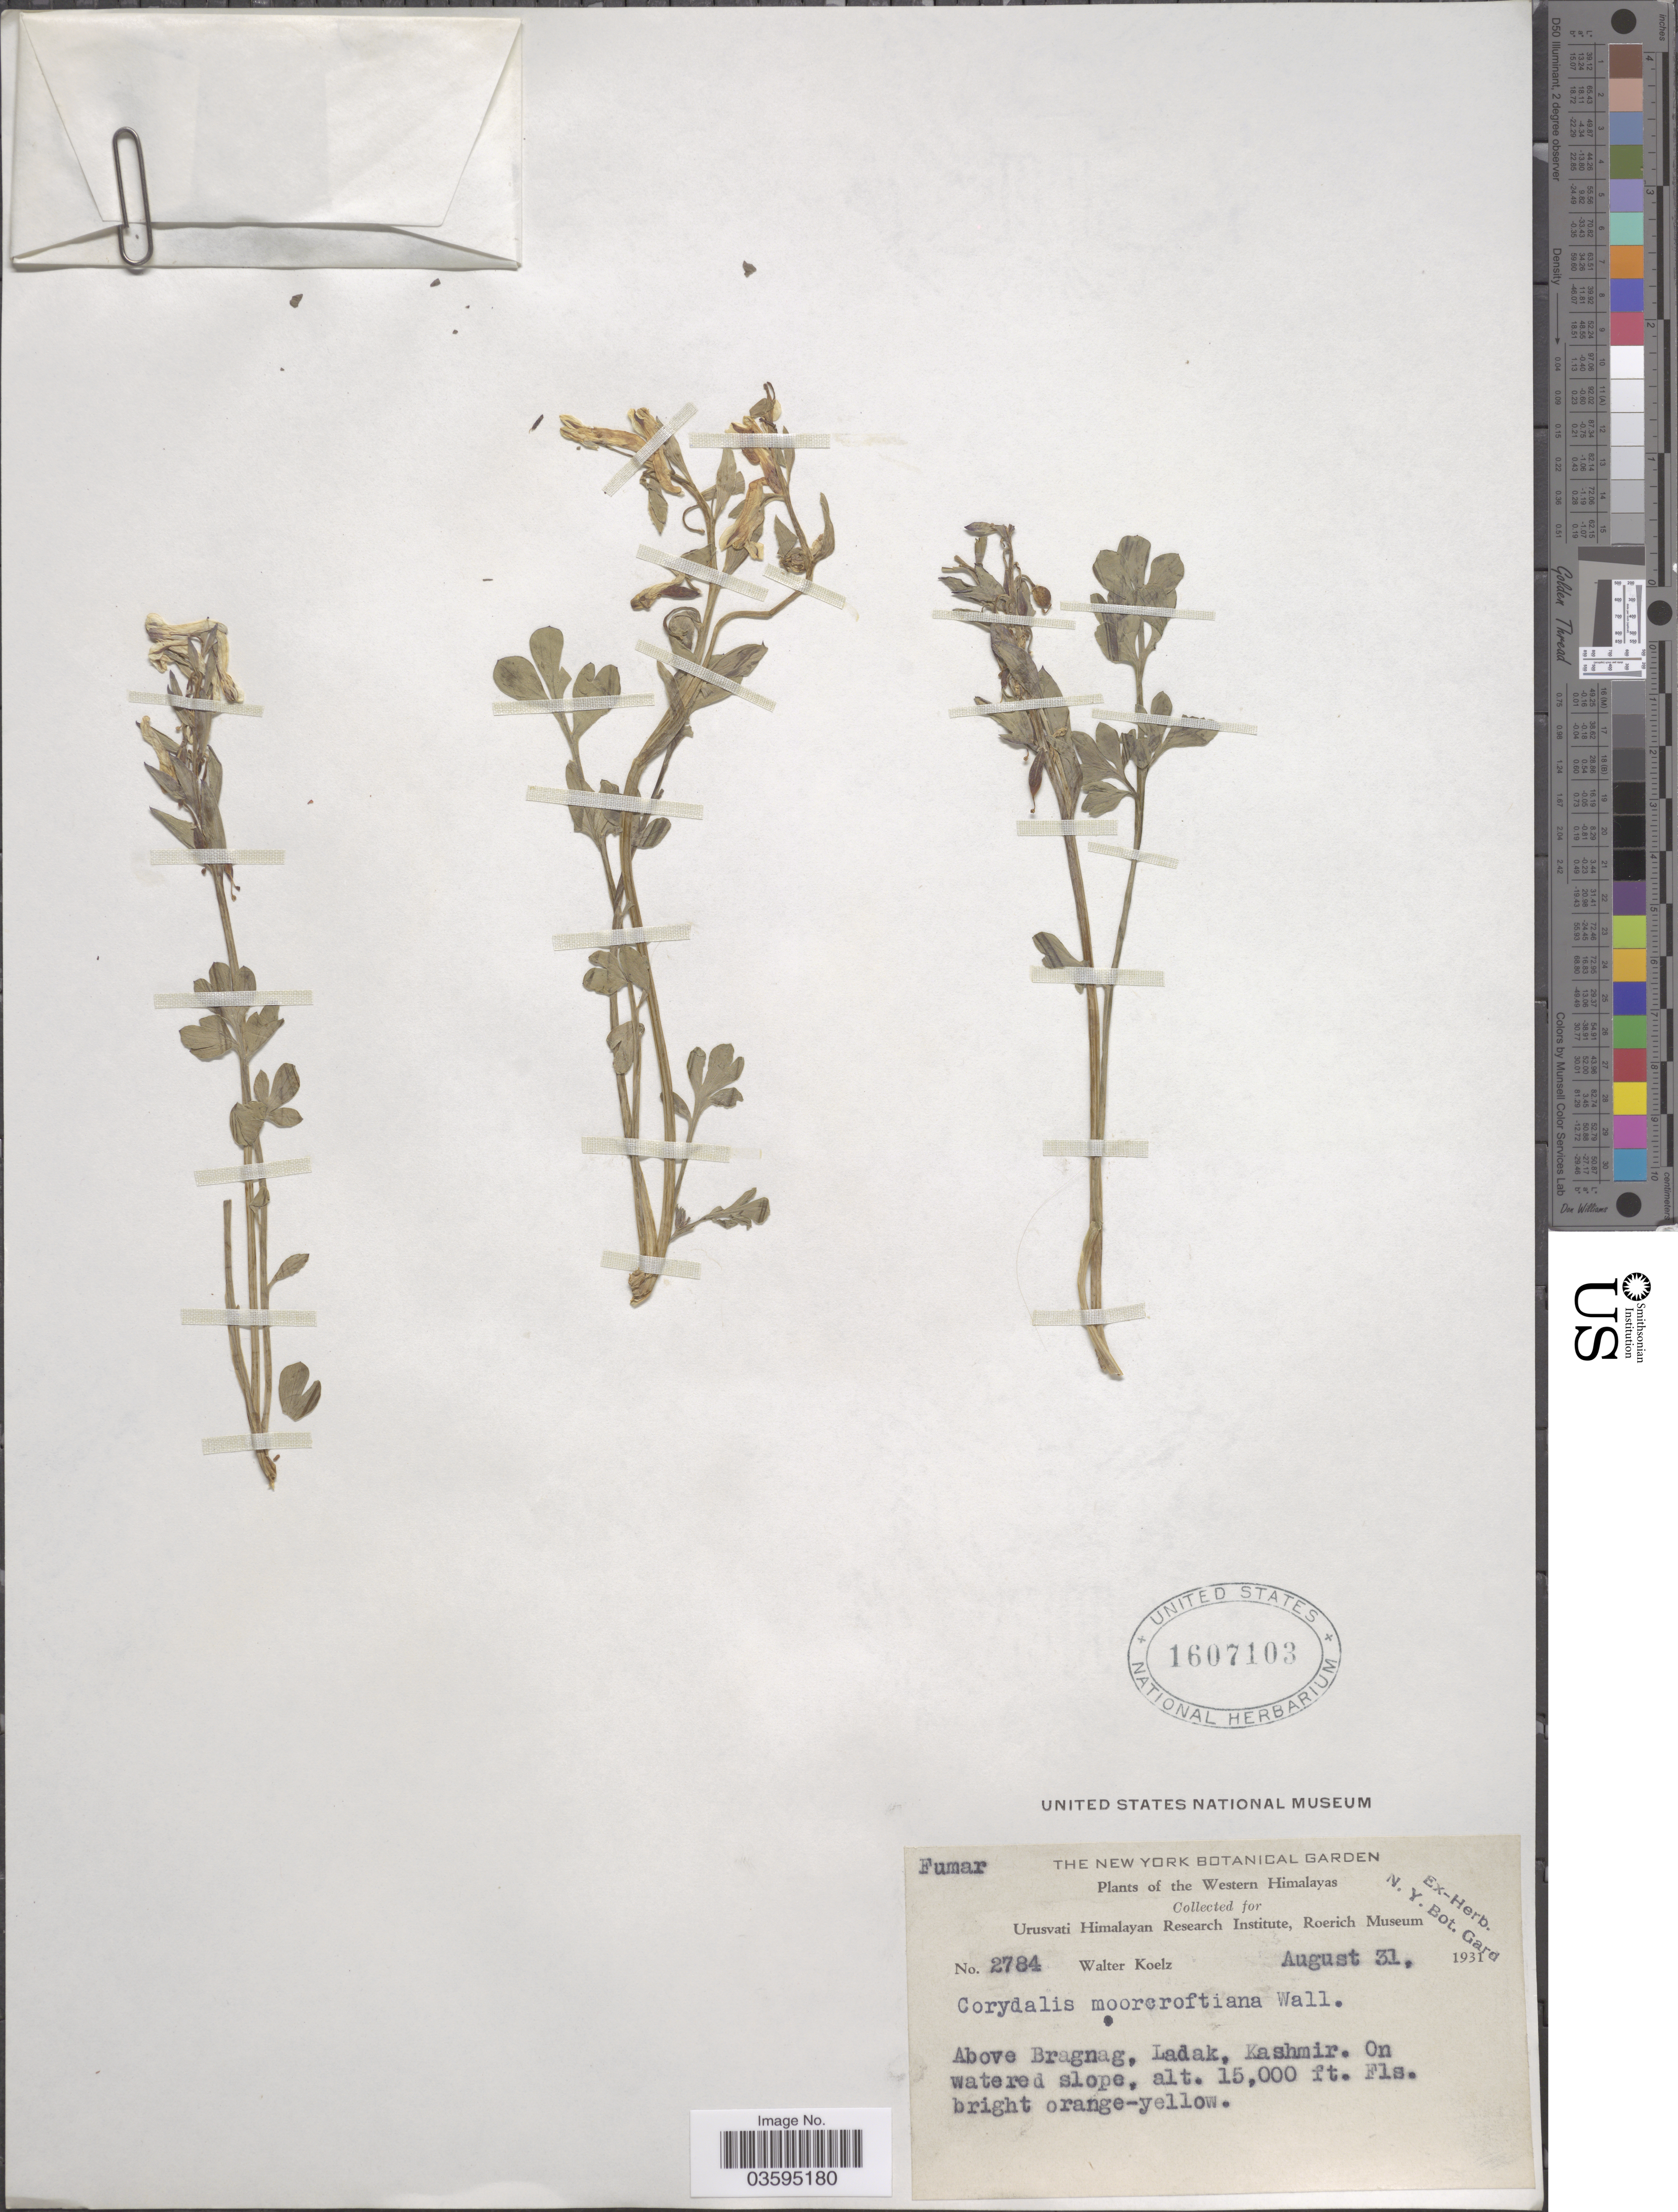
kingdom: Plantae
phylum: Tracheophyta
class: Magnoliopsida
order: Ranunculales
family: Papaveraceae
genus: Corydalis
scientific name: Corydalis moorcroftiana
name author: Wall. ex Hook. f. & Thomson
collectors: W. N. Koelz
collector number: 2784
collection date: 1931-08-31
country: India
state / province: Ladakh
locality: Western Himalayas. Above Bragnag, Ladak, Kashmir.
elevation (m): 4572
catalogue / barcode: US 1607103